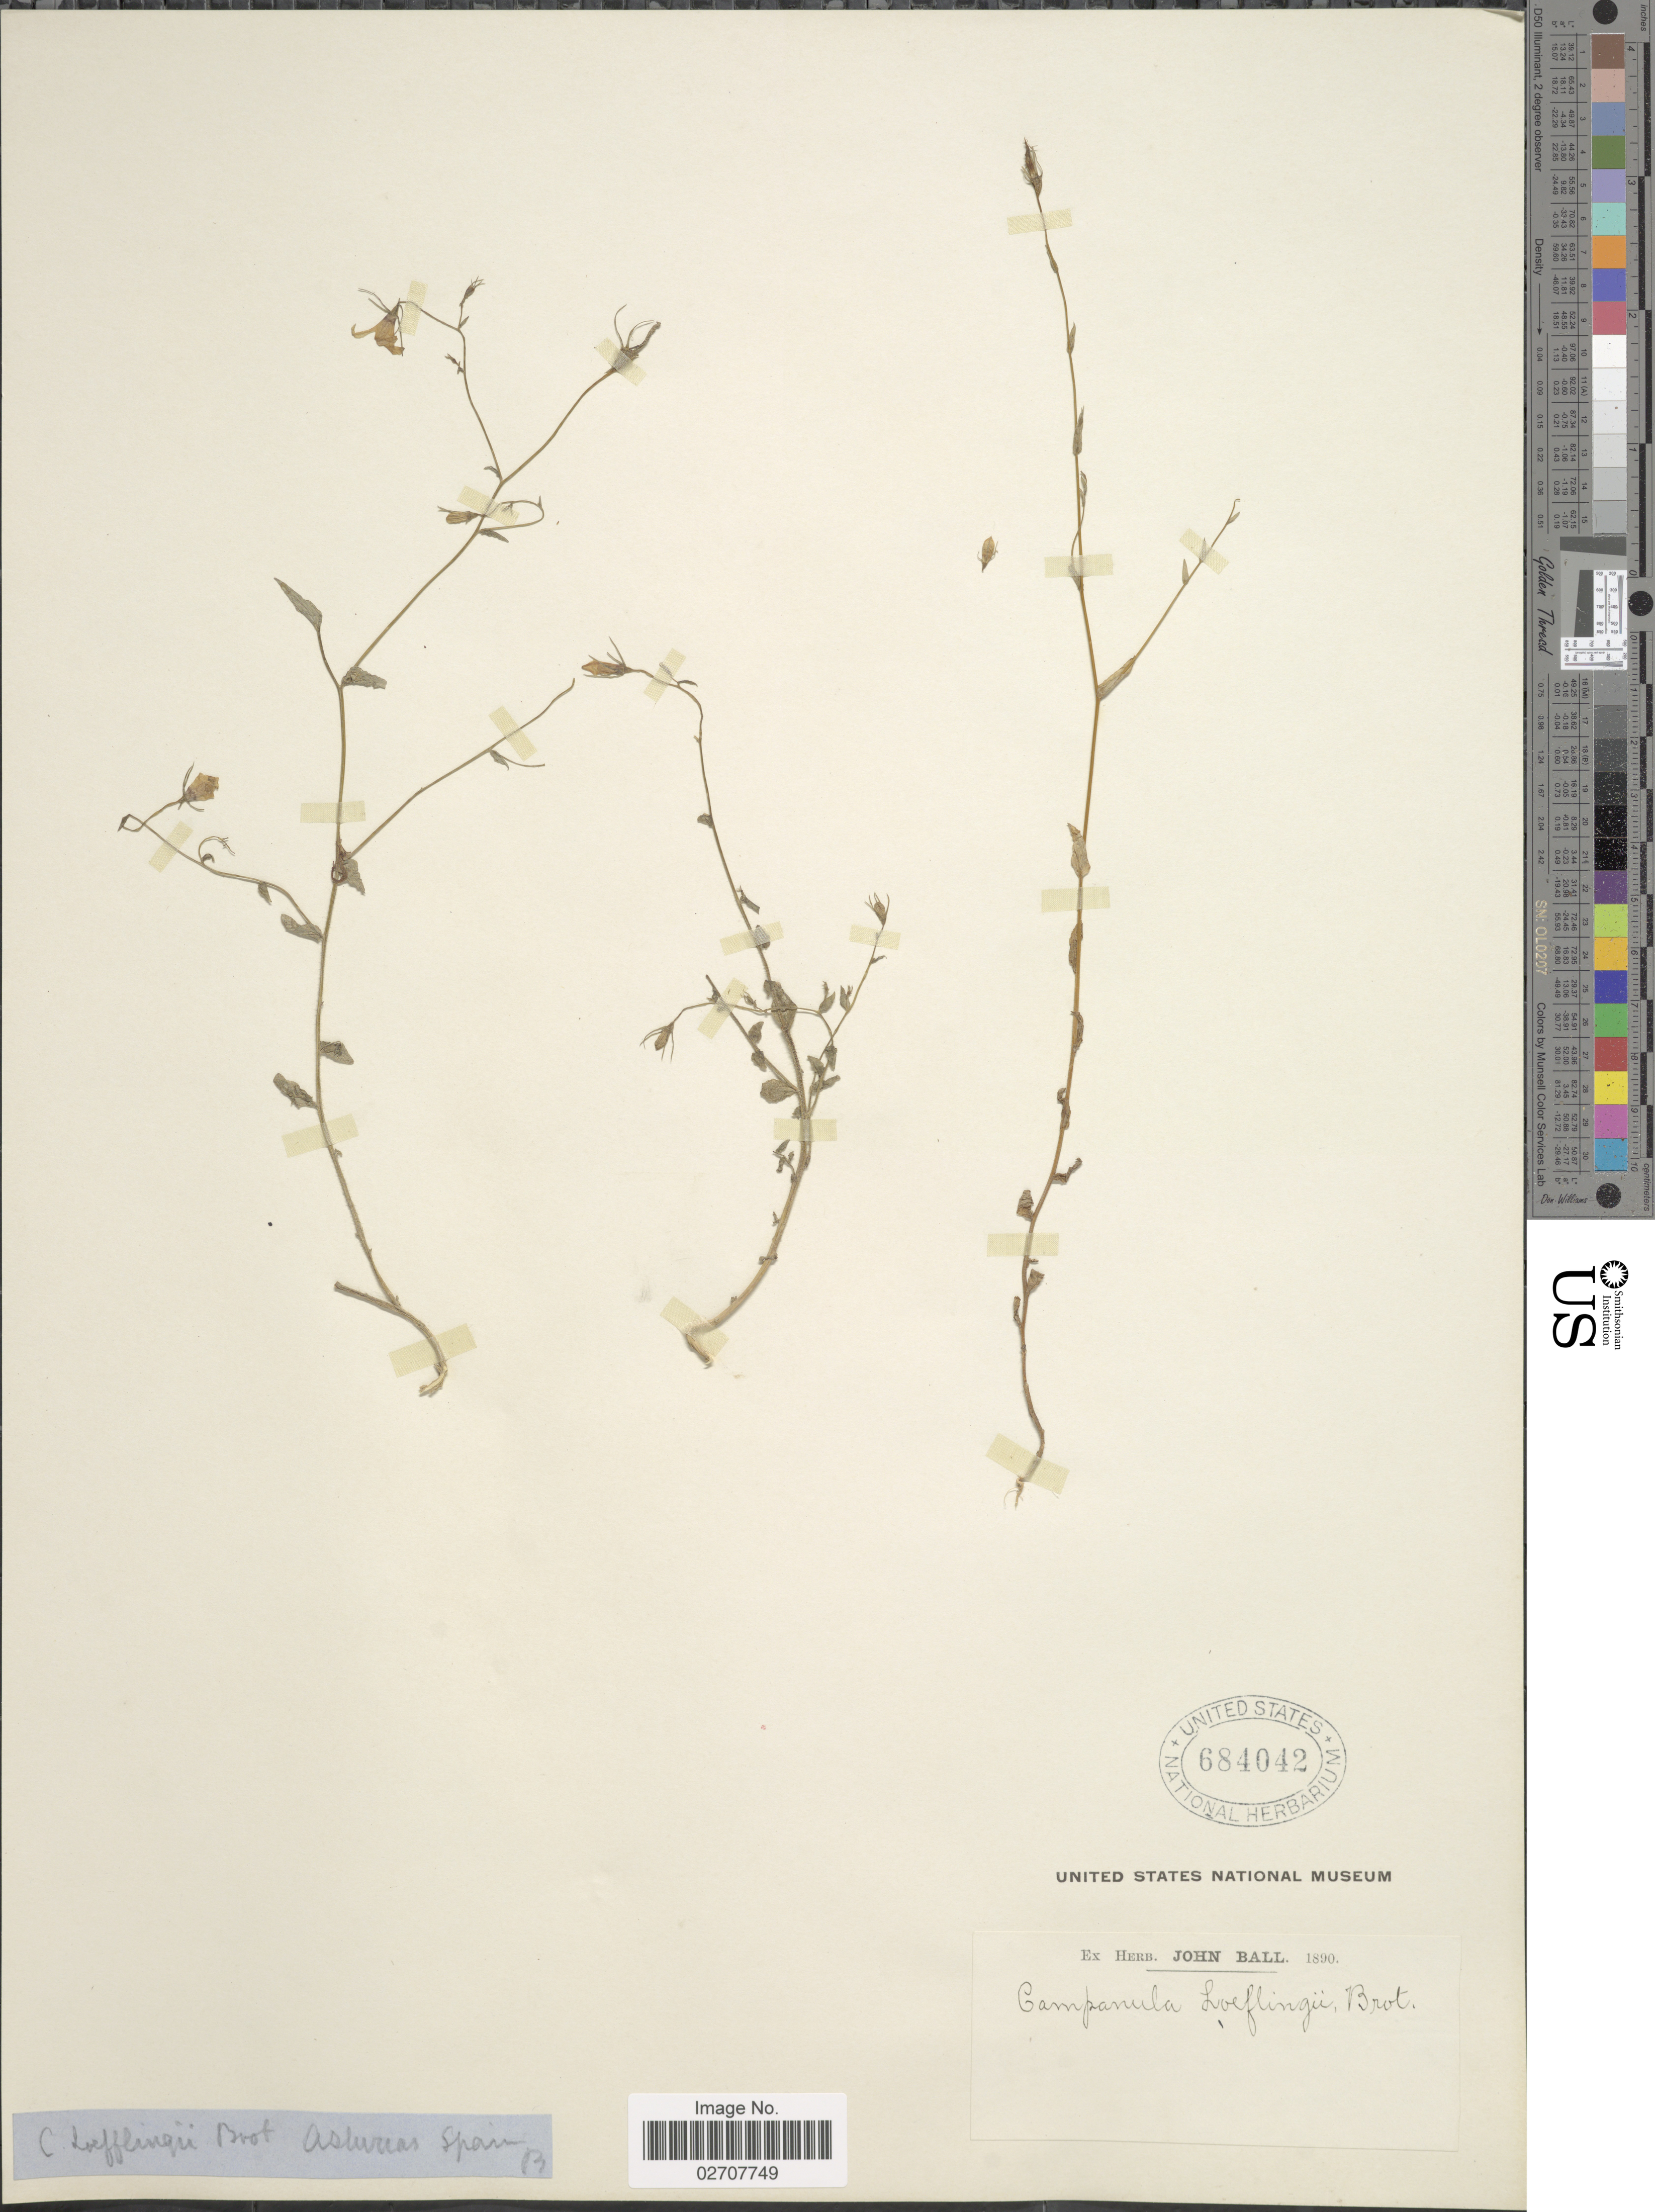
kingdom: Plantae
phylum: Tracheophyta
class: Magnoliopsida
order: Asterales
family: Campanulaceae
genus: Campanula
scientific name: Campanula loeflingii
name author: Brot.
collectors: ex herb. John Ball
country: Spain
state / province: Principado de Asturias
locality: Asturias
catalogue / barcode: US 684042